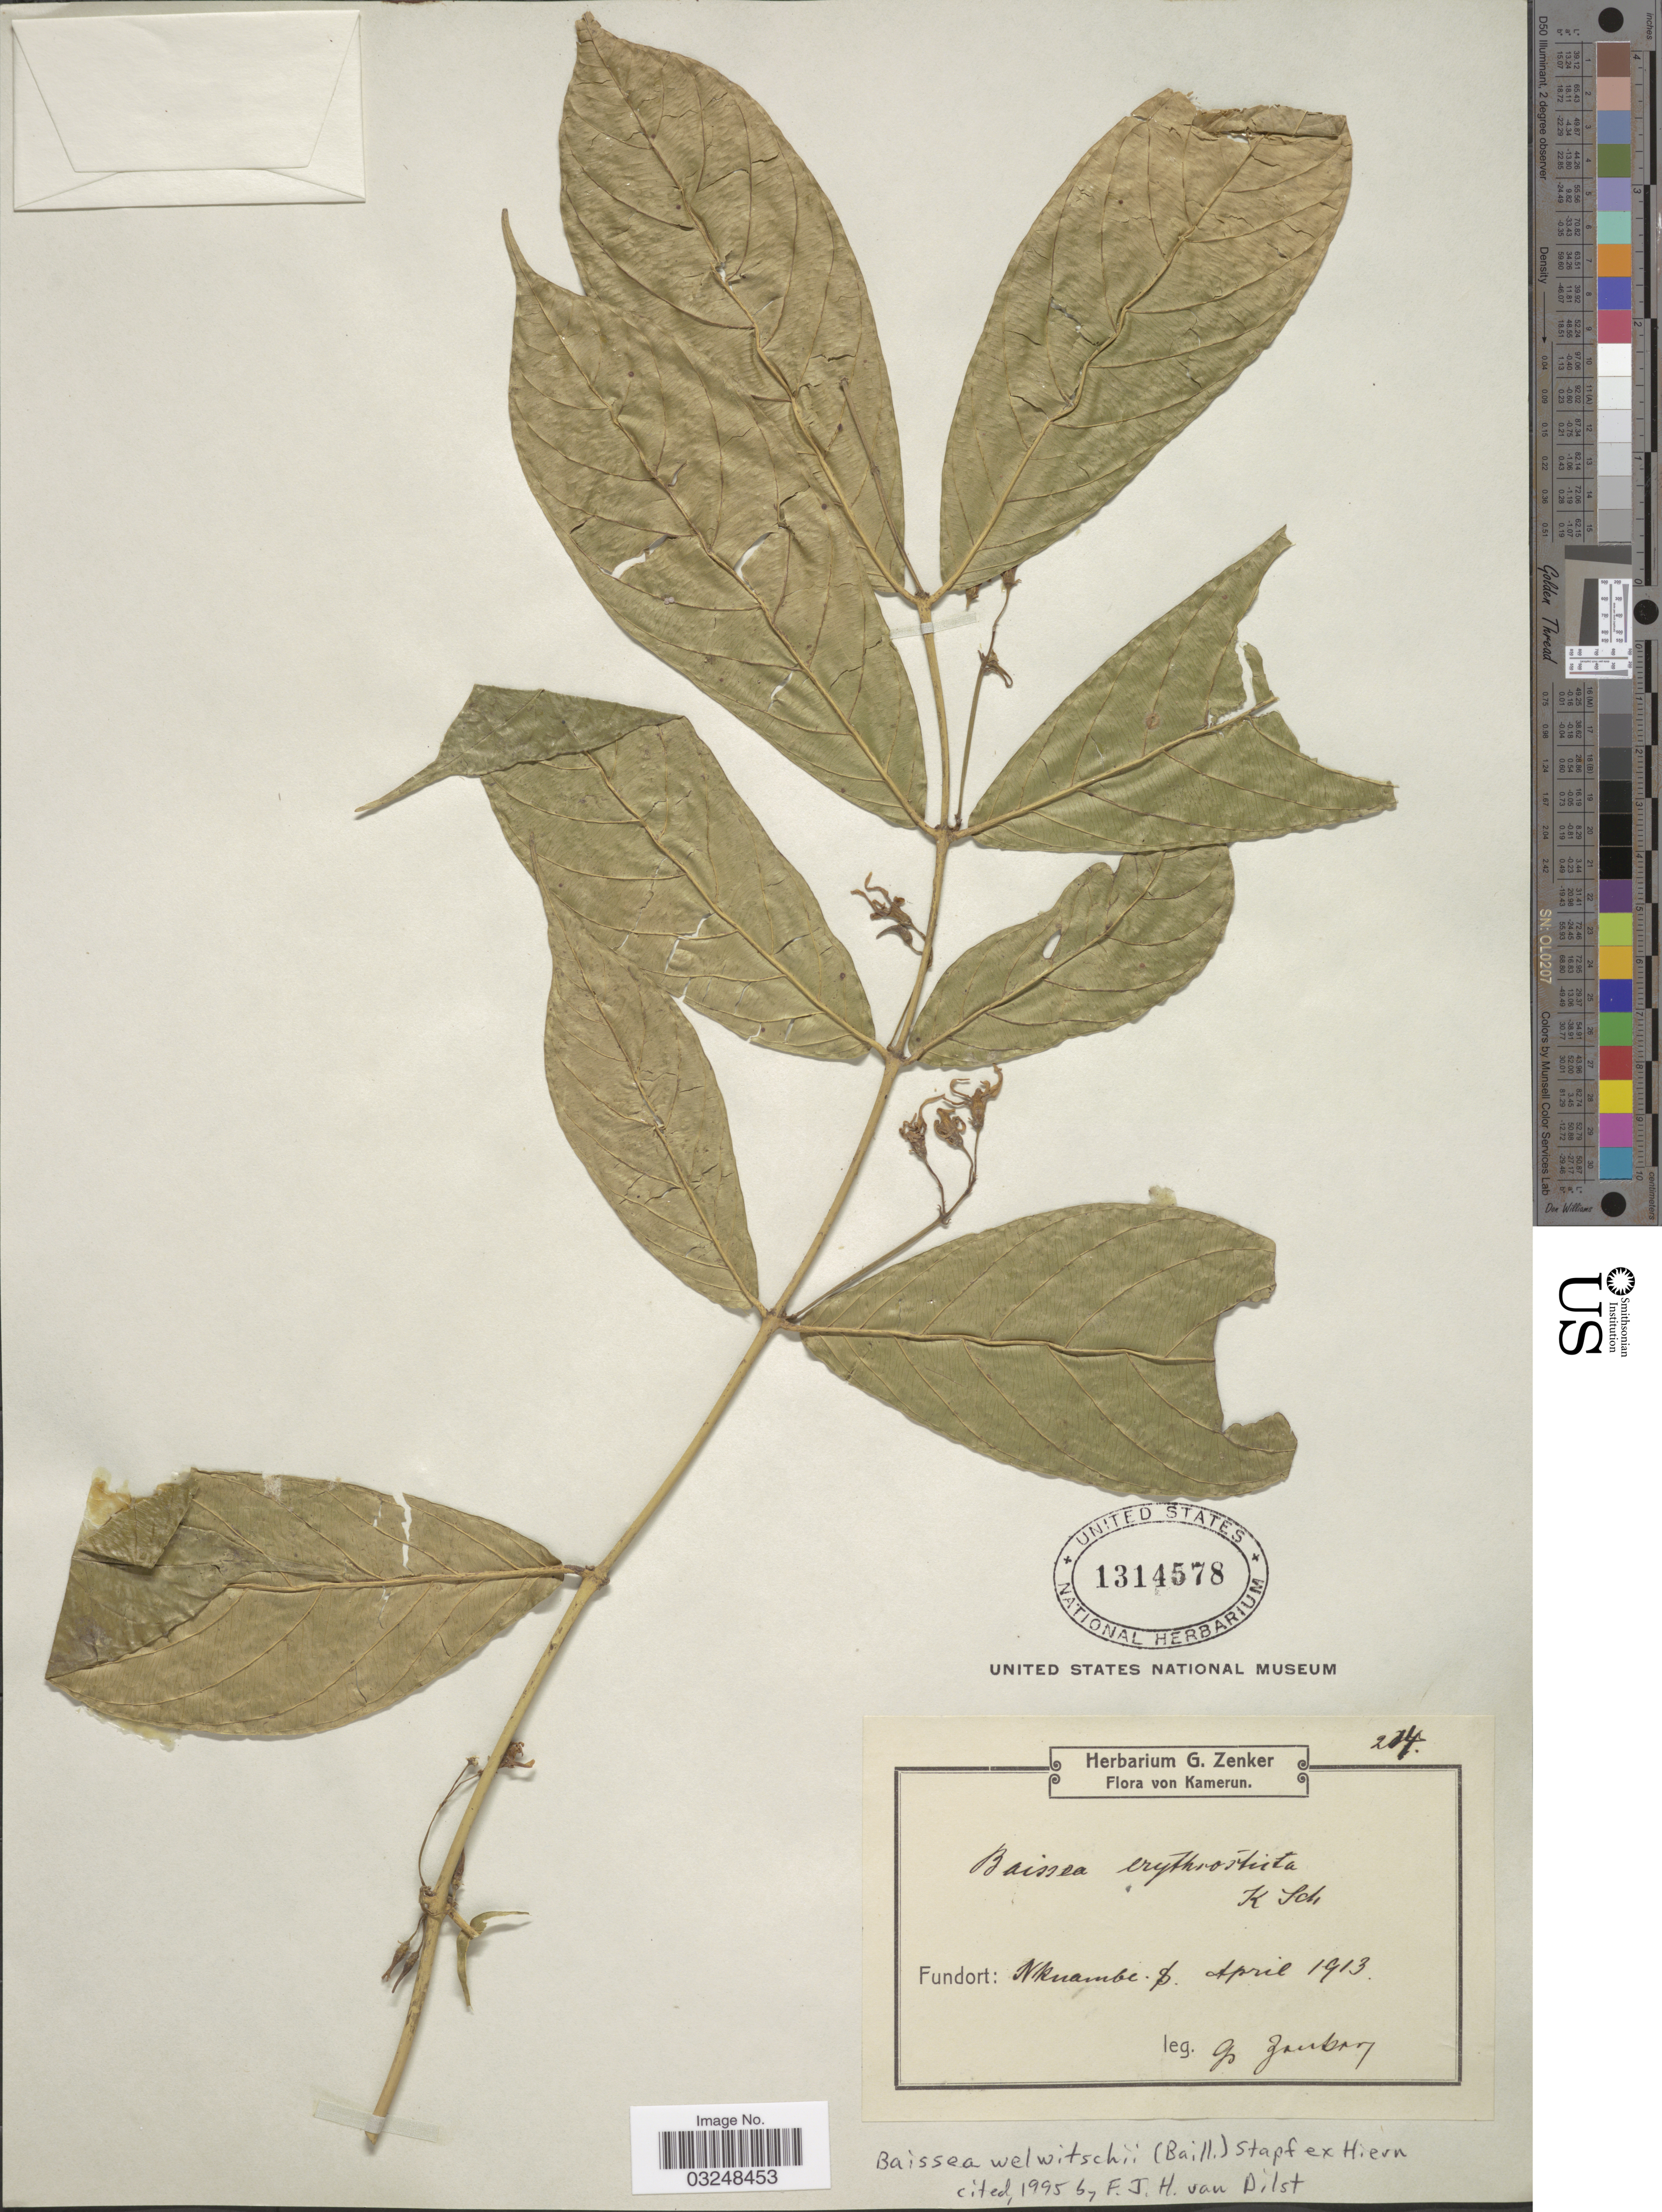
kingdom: Plantae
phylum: Tracheophyta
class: Magnoliopsida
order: Gentianales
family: Apocynaceae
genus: Baissea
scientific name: Baissea welwitschii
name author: (Baill.) Stapf ex Hiern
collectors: G. A. Zenker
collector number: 214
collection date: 1913-04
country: Cameroon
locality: Kamerun, Nkuambe.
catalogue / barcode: US 1314578